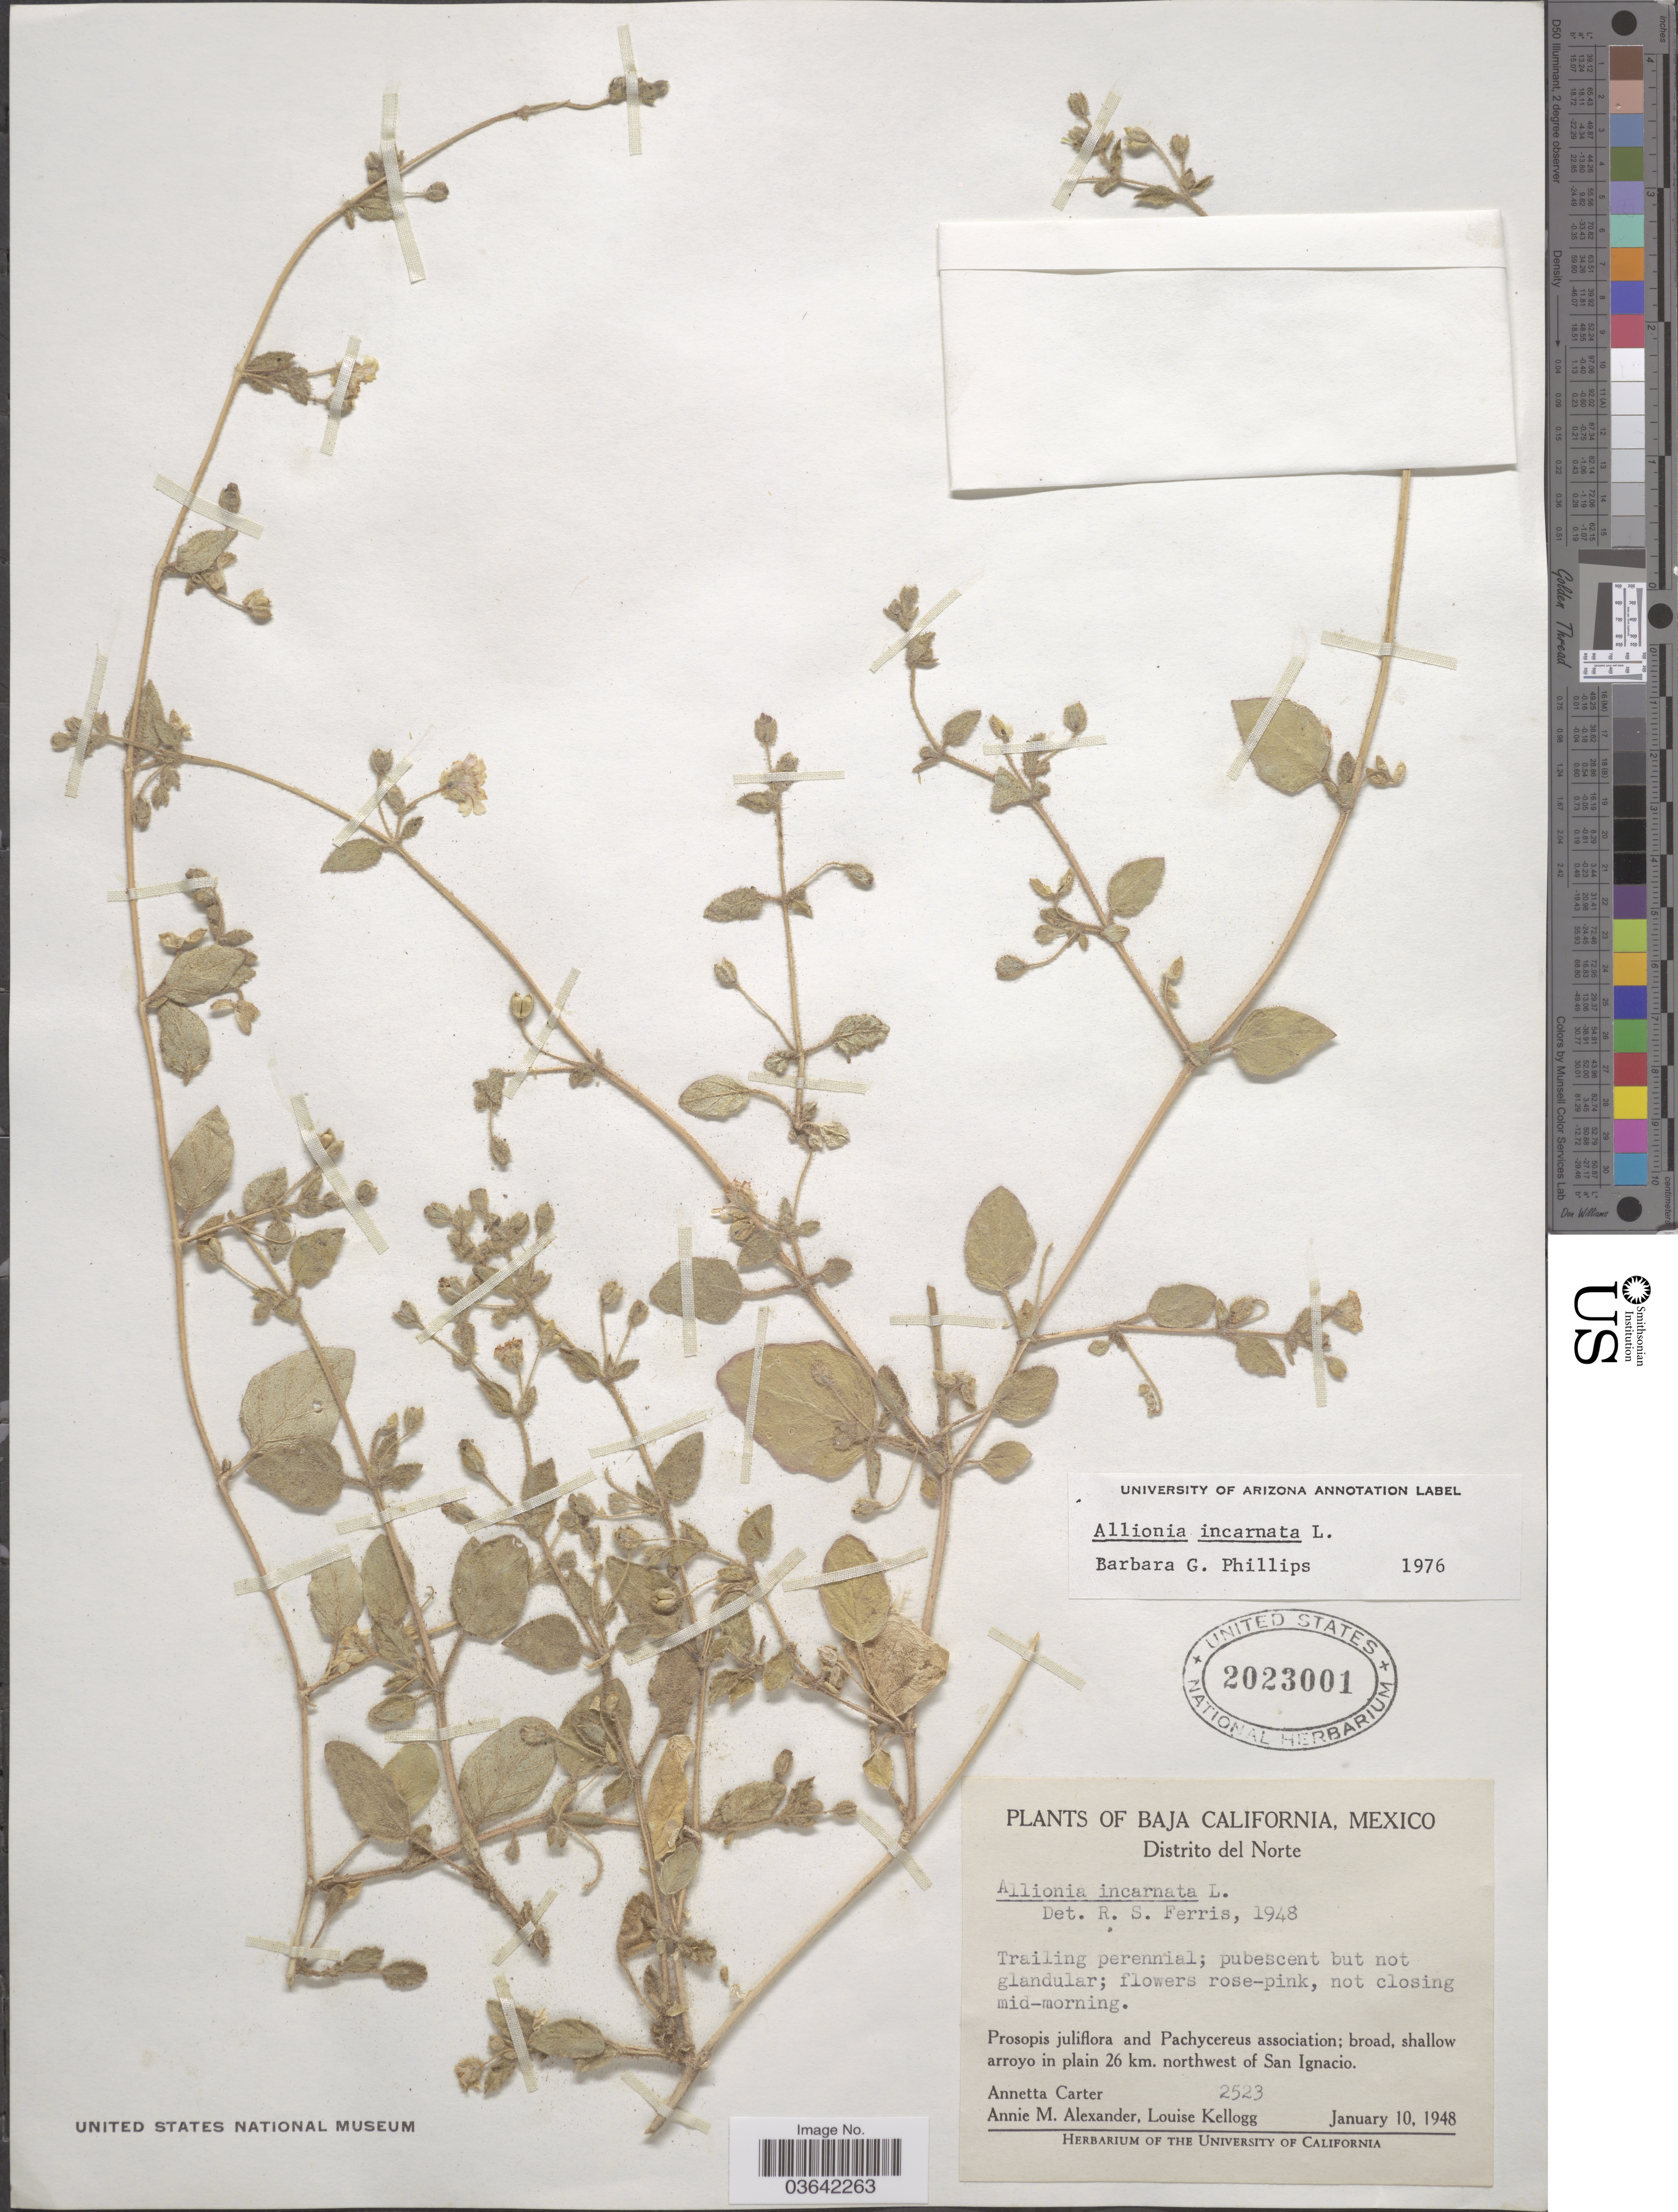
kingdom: Plantae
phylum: Tracheophyta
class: Magnoliopsida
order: Caryophyllales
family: Nyctaginaceae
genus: Allionia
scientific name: Allionia incarnata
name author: L.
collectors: A. Carter, A. M. Alexander & L. Kellogg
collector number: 2523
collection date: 1948-01-10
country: Mexico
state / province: Baja California Norte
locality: Distrito del Norte. Shallow arroyo in plain 26 km. northwest of San Ignacio.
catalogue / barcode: US 2023001